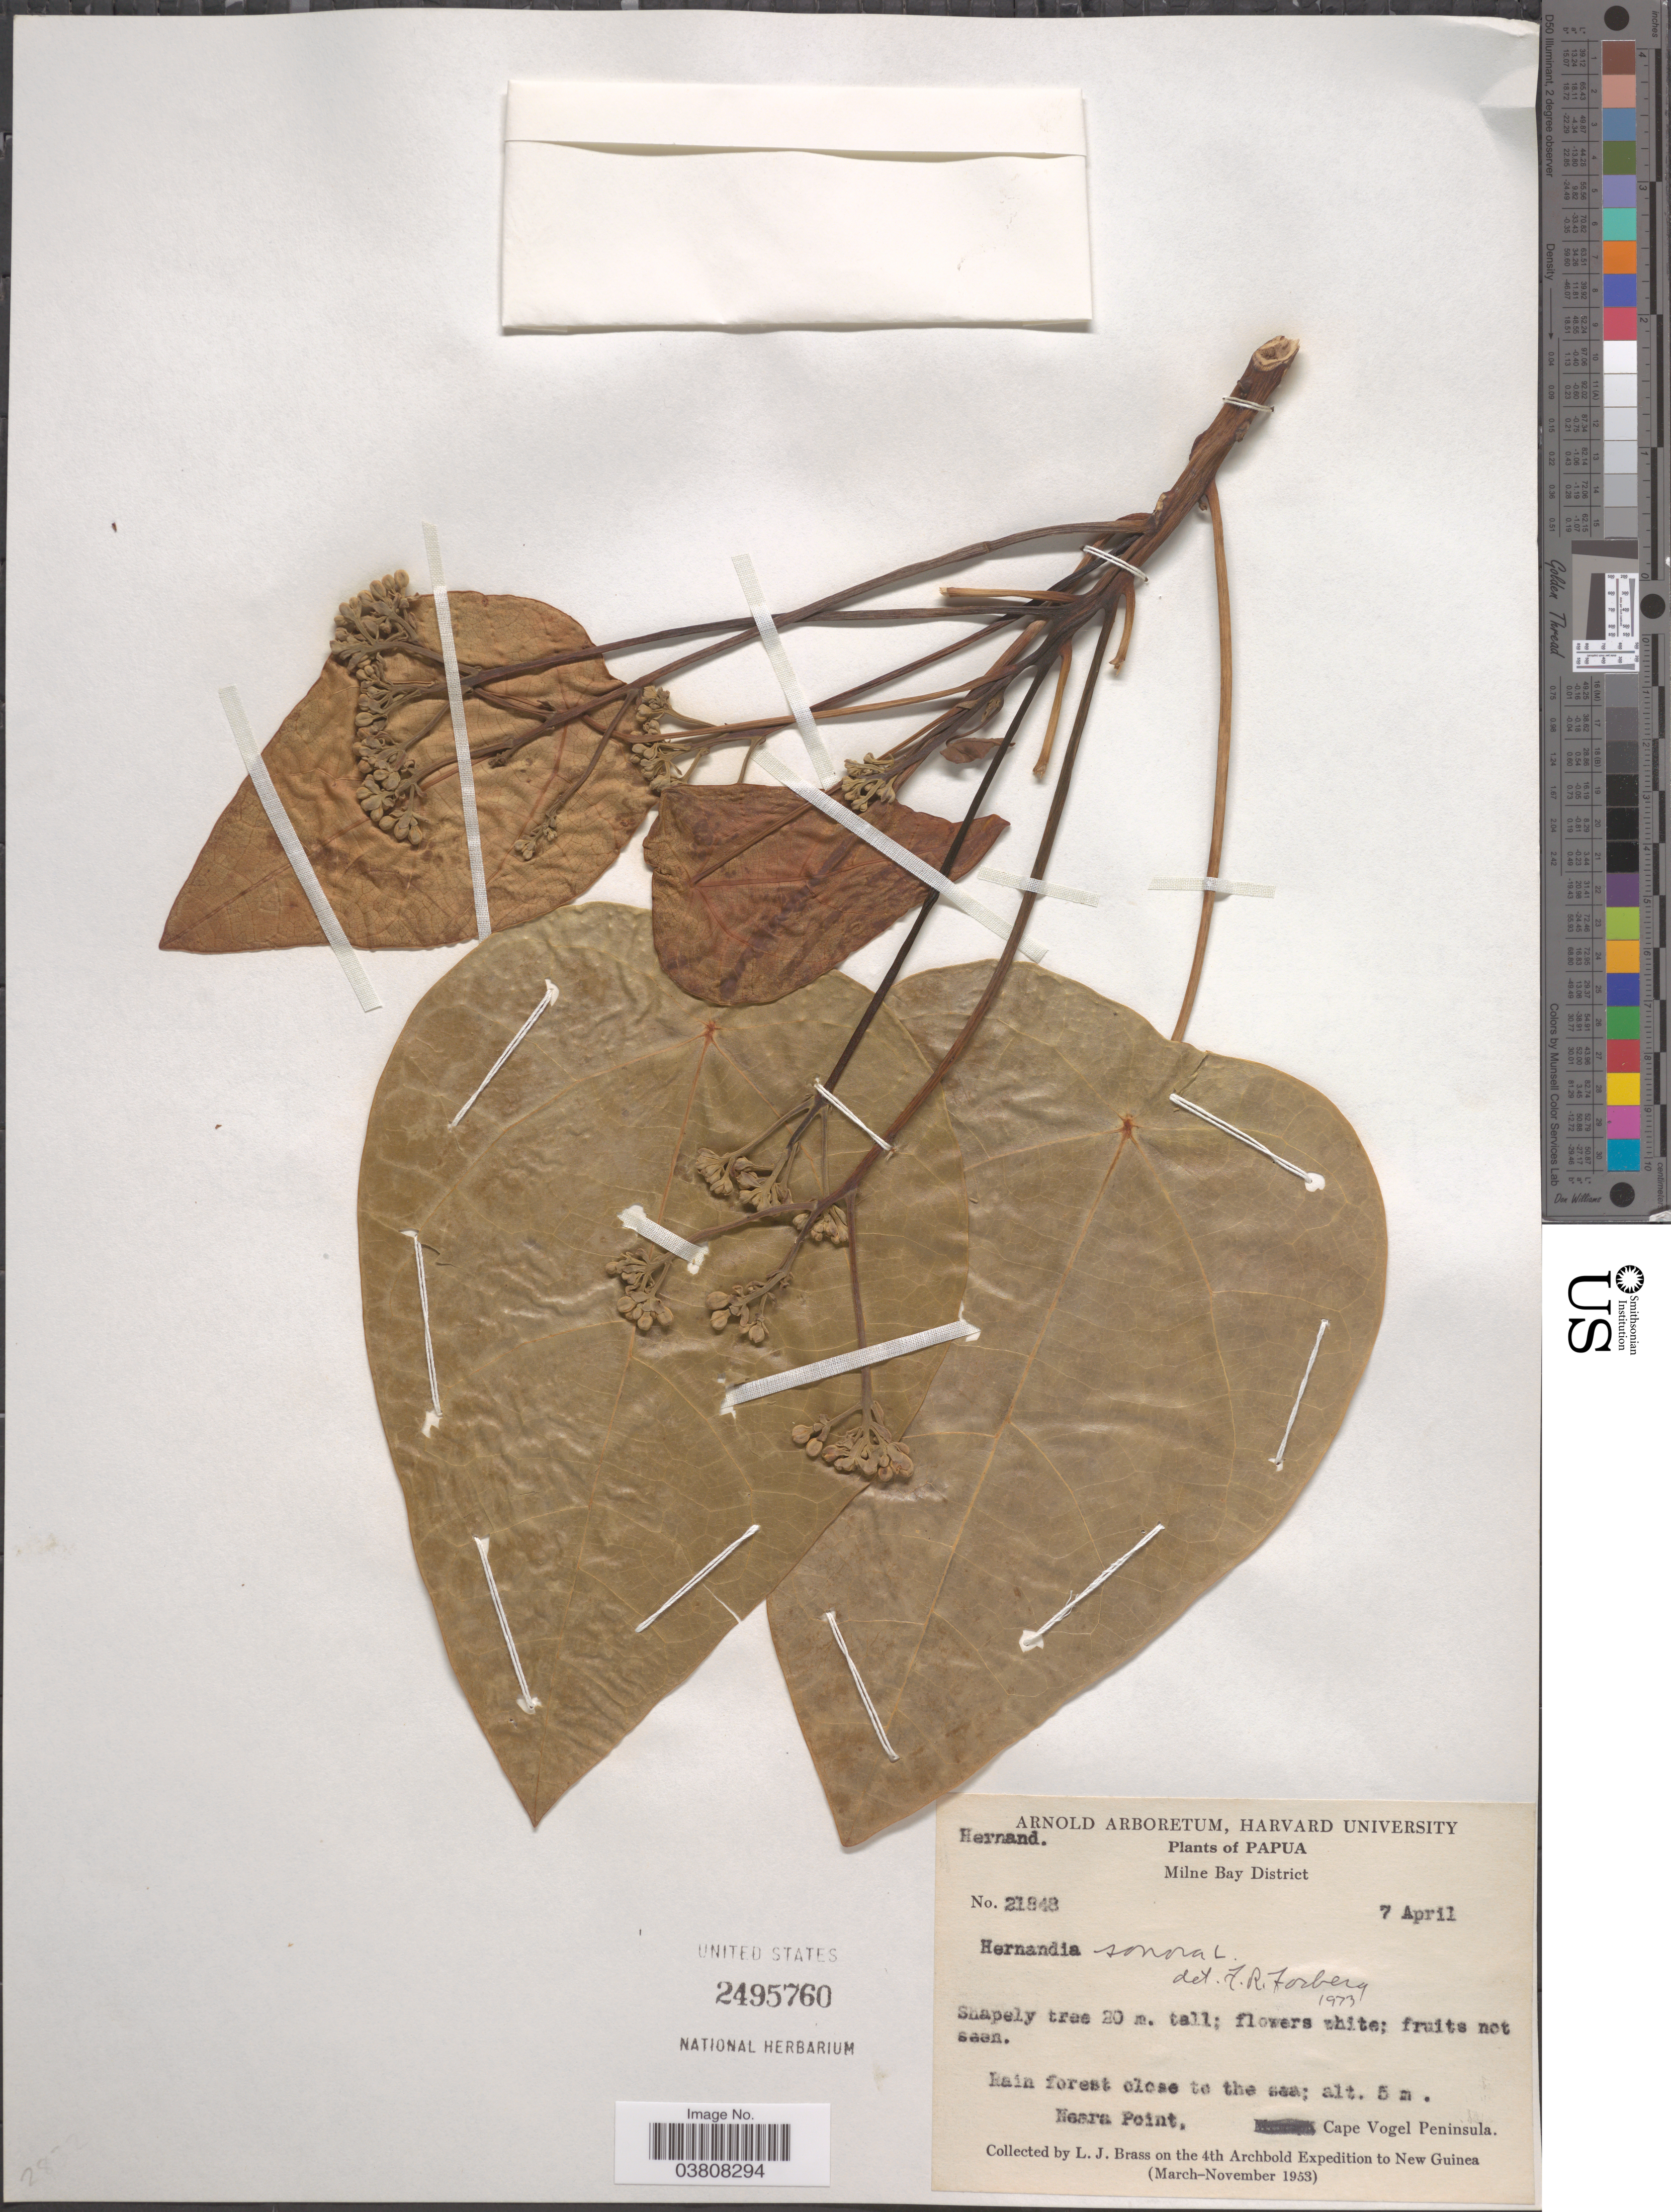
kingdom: Plantae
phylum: Tracheophyta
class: Magnoliopsida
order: Laurales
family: Hernandiaceae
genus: Hernandia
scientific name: Hernandia nymphaeifolia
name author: (C. Presl) Kubitzki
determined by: Strong, Mark T., (BOT), Smithsonian Institution - National Museum of Natural History (UNITED STATES)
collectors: L. J. Brass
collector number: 21848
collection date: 1953-04-07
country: Papua New Guinea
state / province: Milne Bay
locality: Papua. Milne Bay District. Neara [interpreted] Point, Cape Vogel Peninsula. New Guinea.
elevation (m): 5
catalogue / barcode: US 2495760